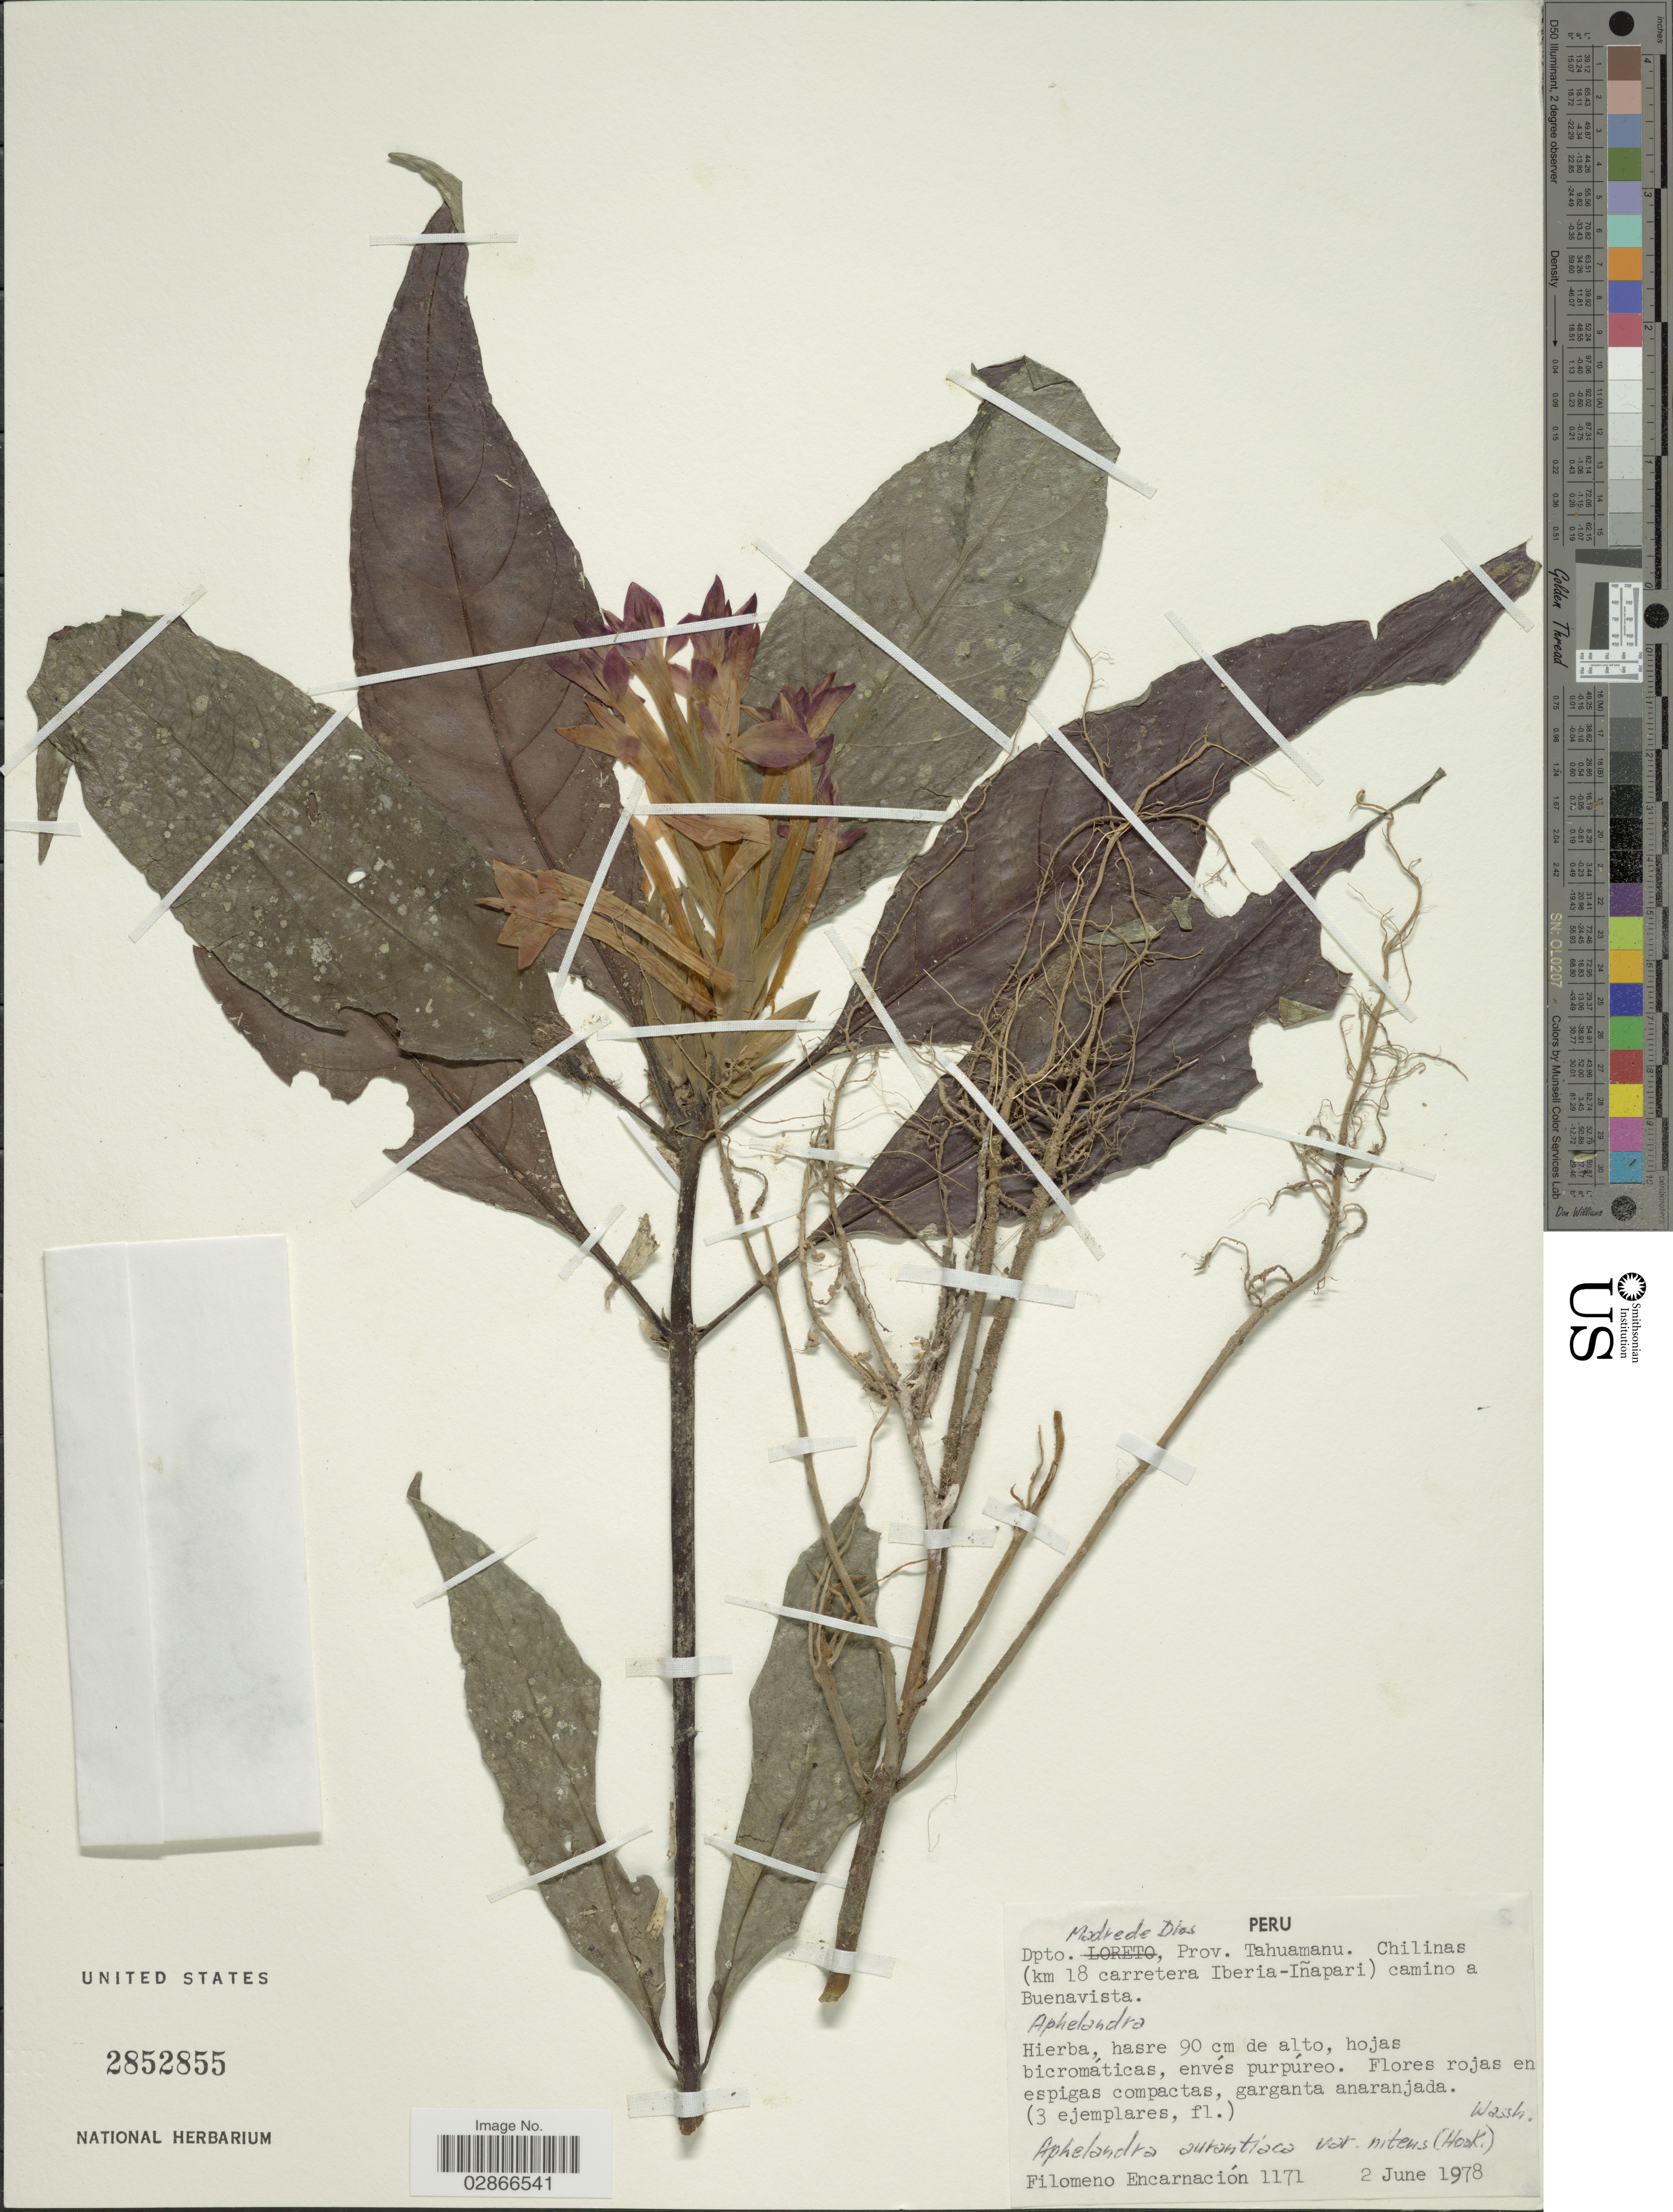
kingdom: Plantae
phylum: Tracheophyta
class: Magnoliopsida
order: Lamiales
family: Acanthaceae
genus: Aphelandra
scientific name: Aphelandra aurantiaca var. nitens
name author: (Hook.) Wassh.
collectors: F. Encarnación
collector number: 1171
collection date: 1978-06-02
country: Peru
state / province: Madre de Dios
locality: Dpto. Madre de Dios, Prov. Tahuamanu. Chilinas (km 18 carretera Iberia-Iñapari) camino a Buenavista.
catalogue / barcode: US 2852855